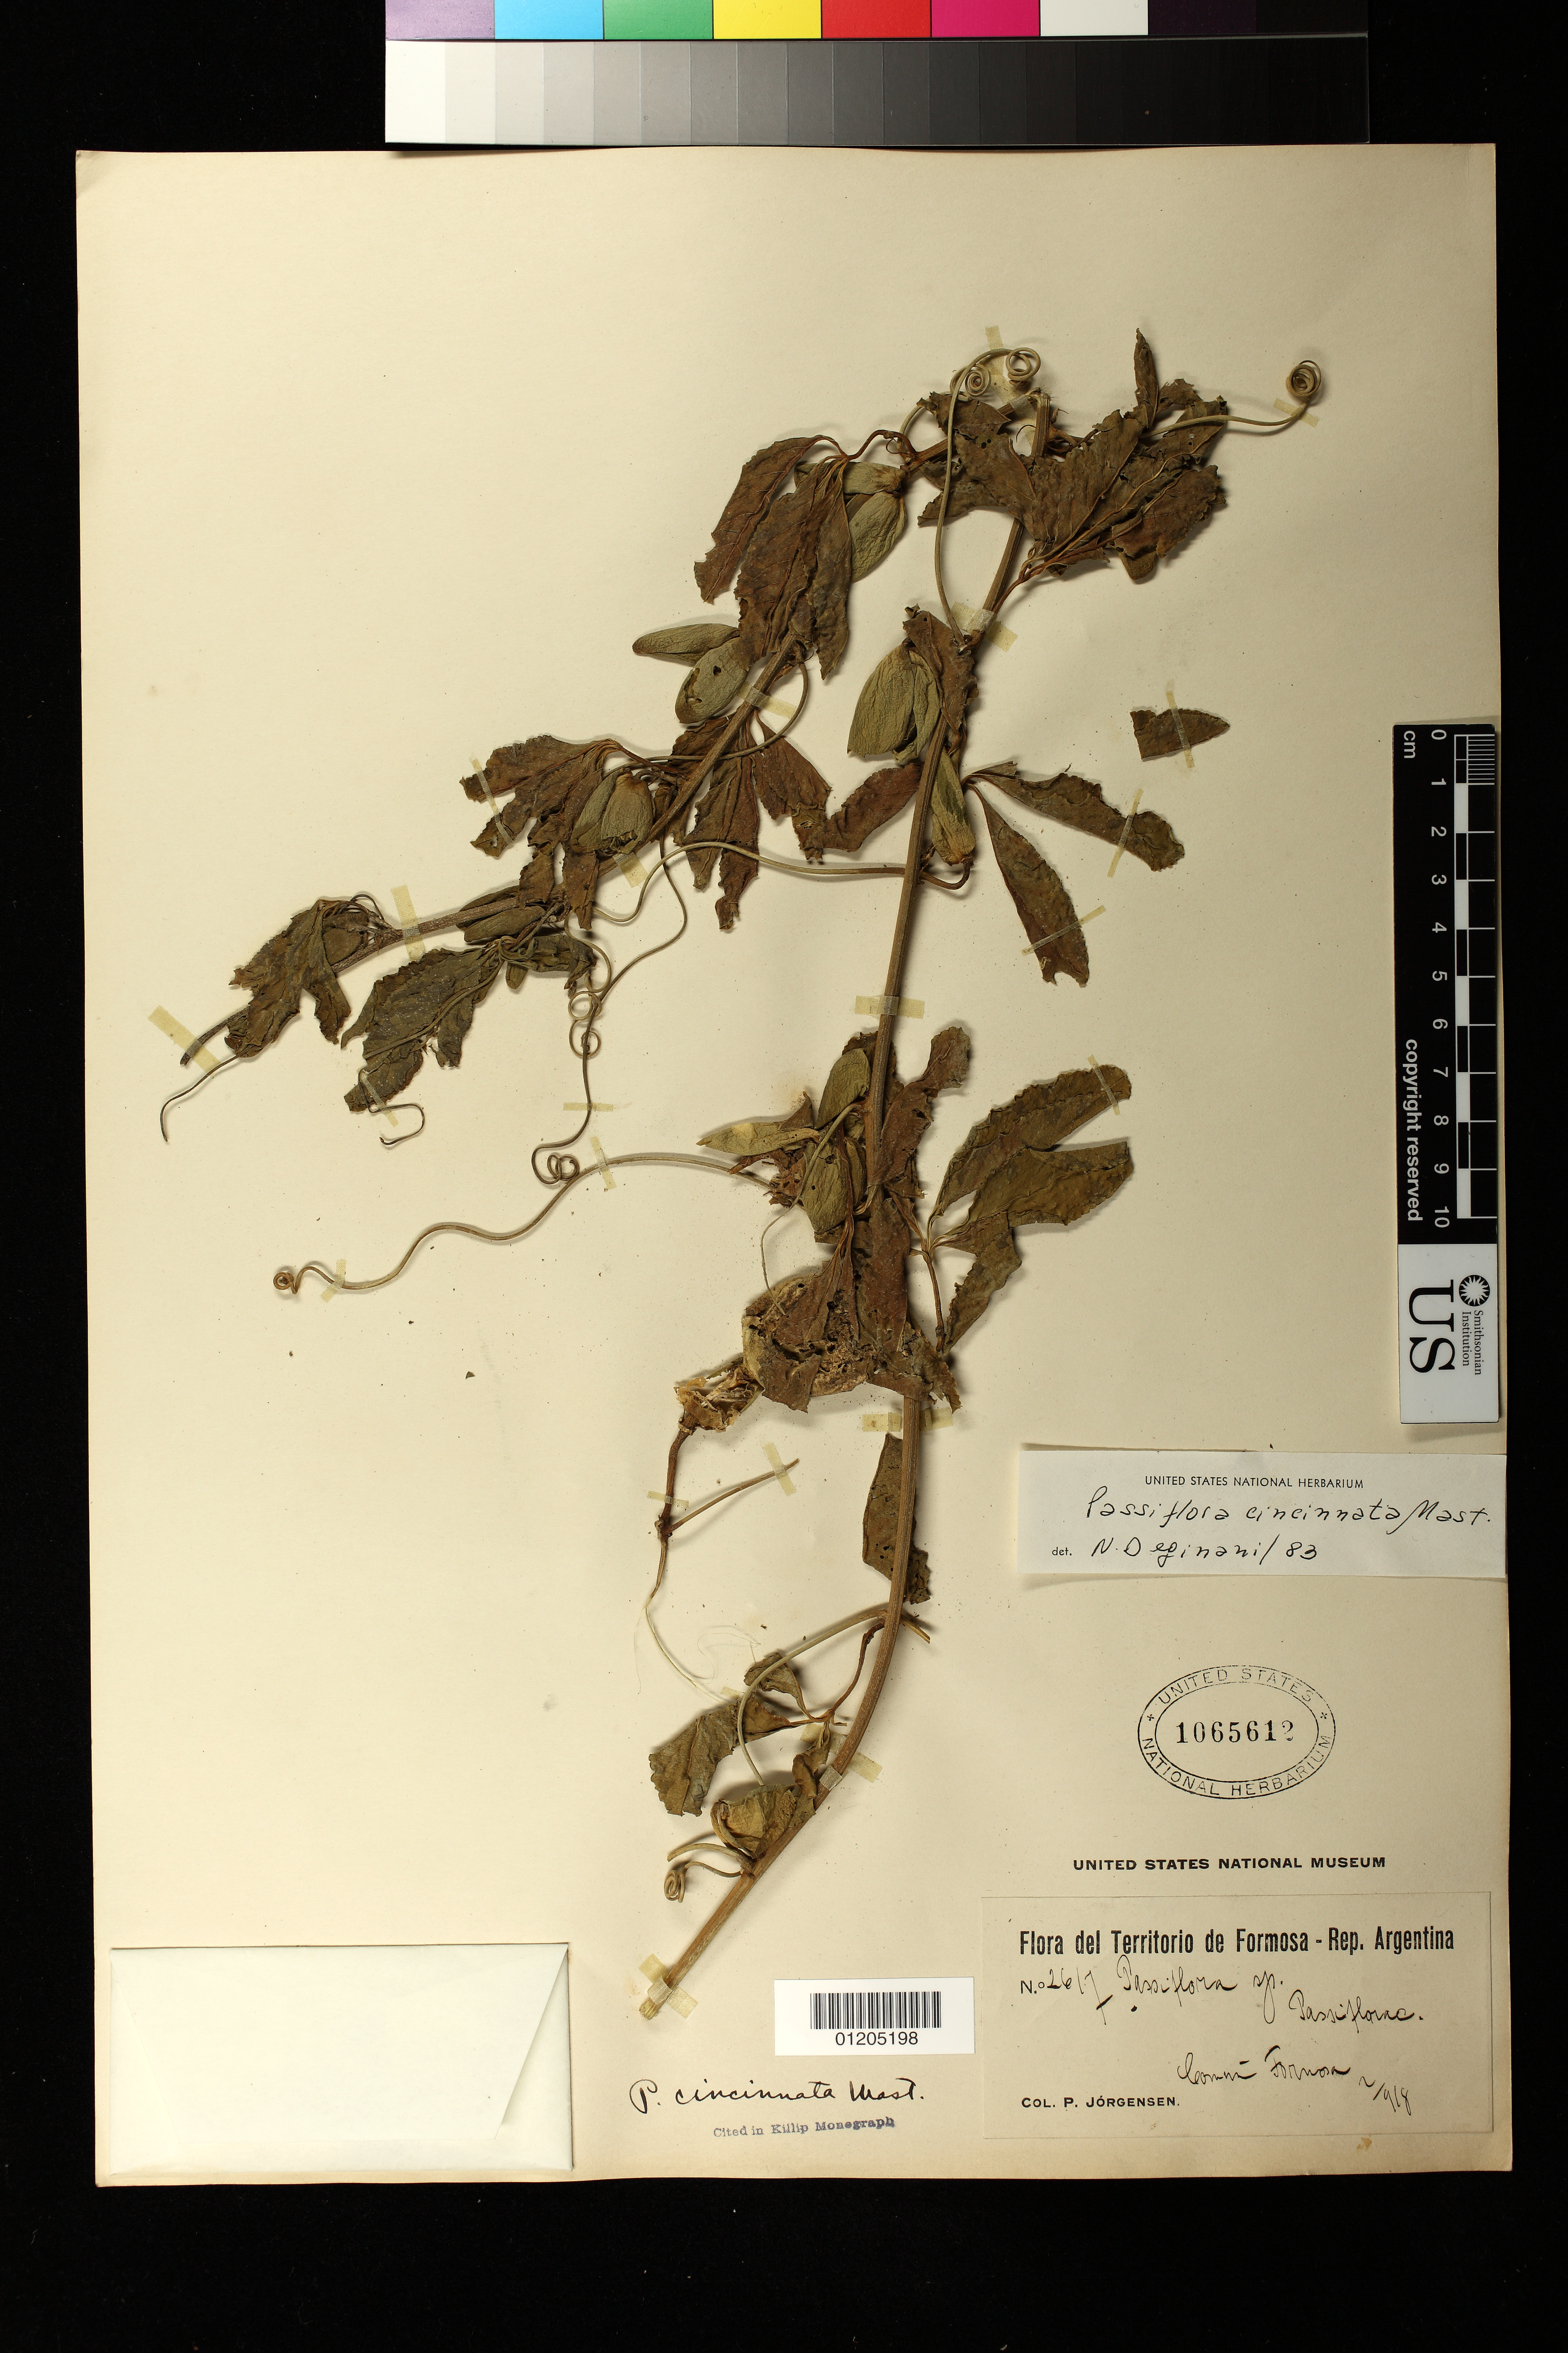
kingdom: Plantae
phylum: Tracheophyta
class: Magnoliopsida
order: Malpighiales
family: Passifloraceae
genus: Passiflora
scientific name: Passiflora cincinnata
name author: Mast.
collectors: P. Jorgenson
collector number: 2617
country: Argentina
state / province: Formosa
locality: Comun Formosa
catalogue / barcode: US 1065612